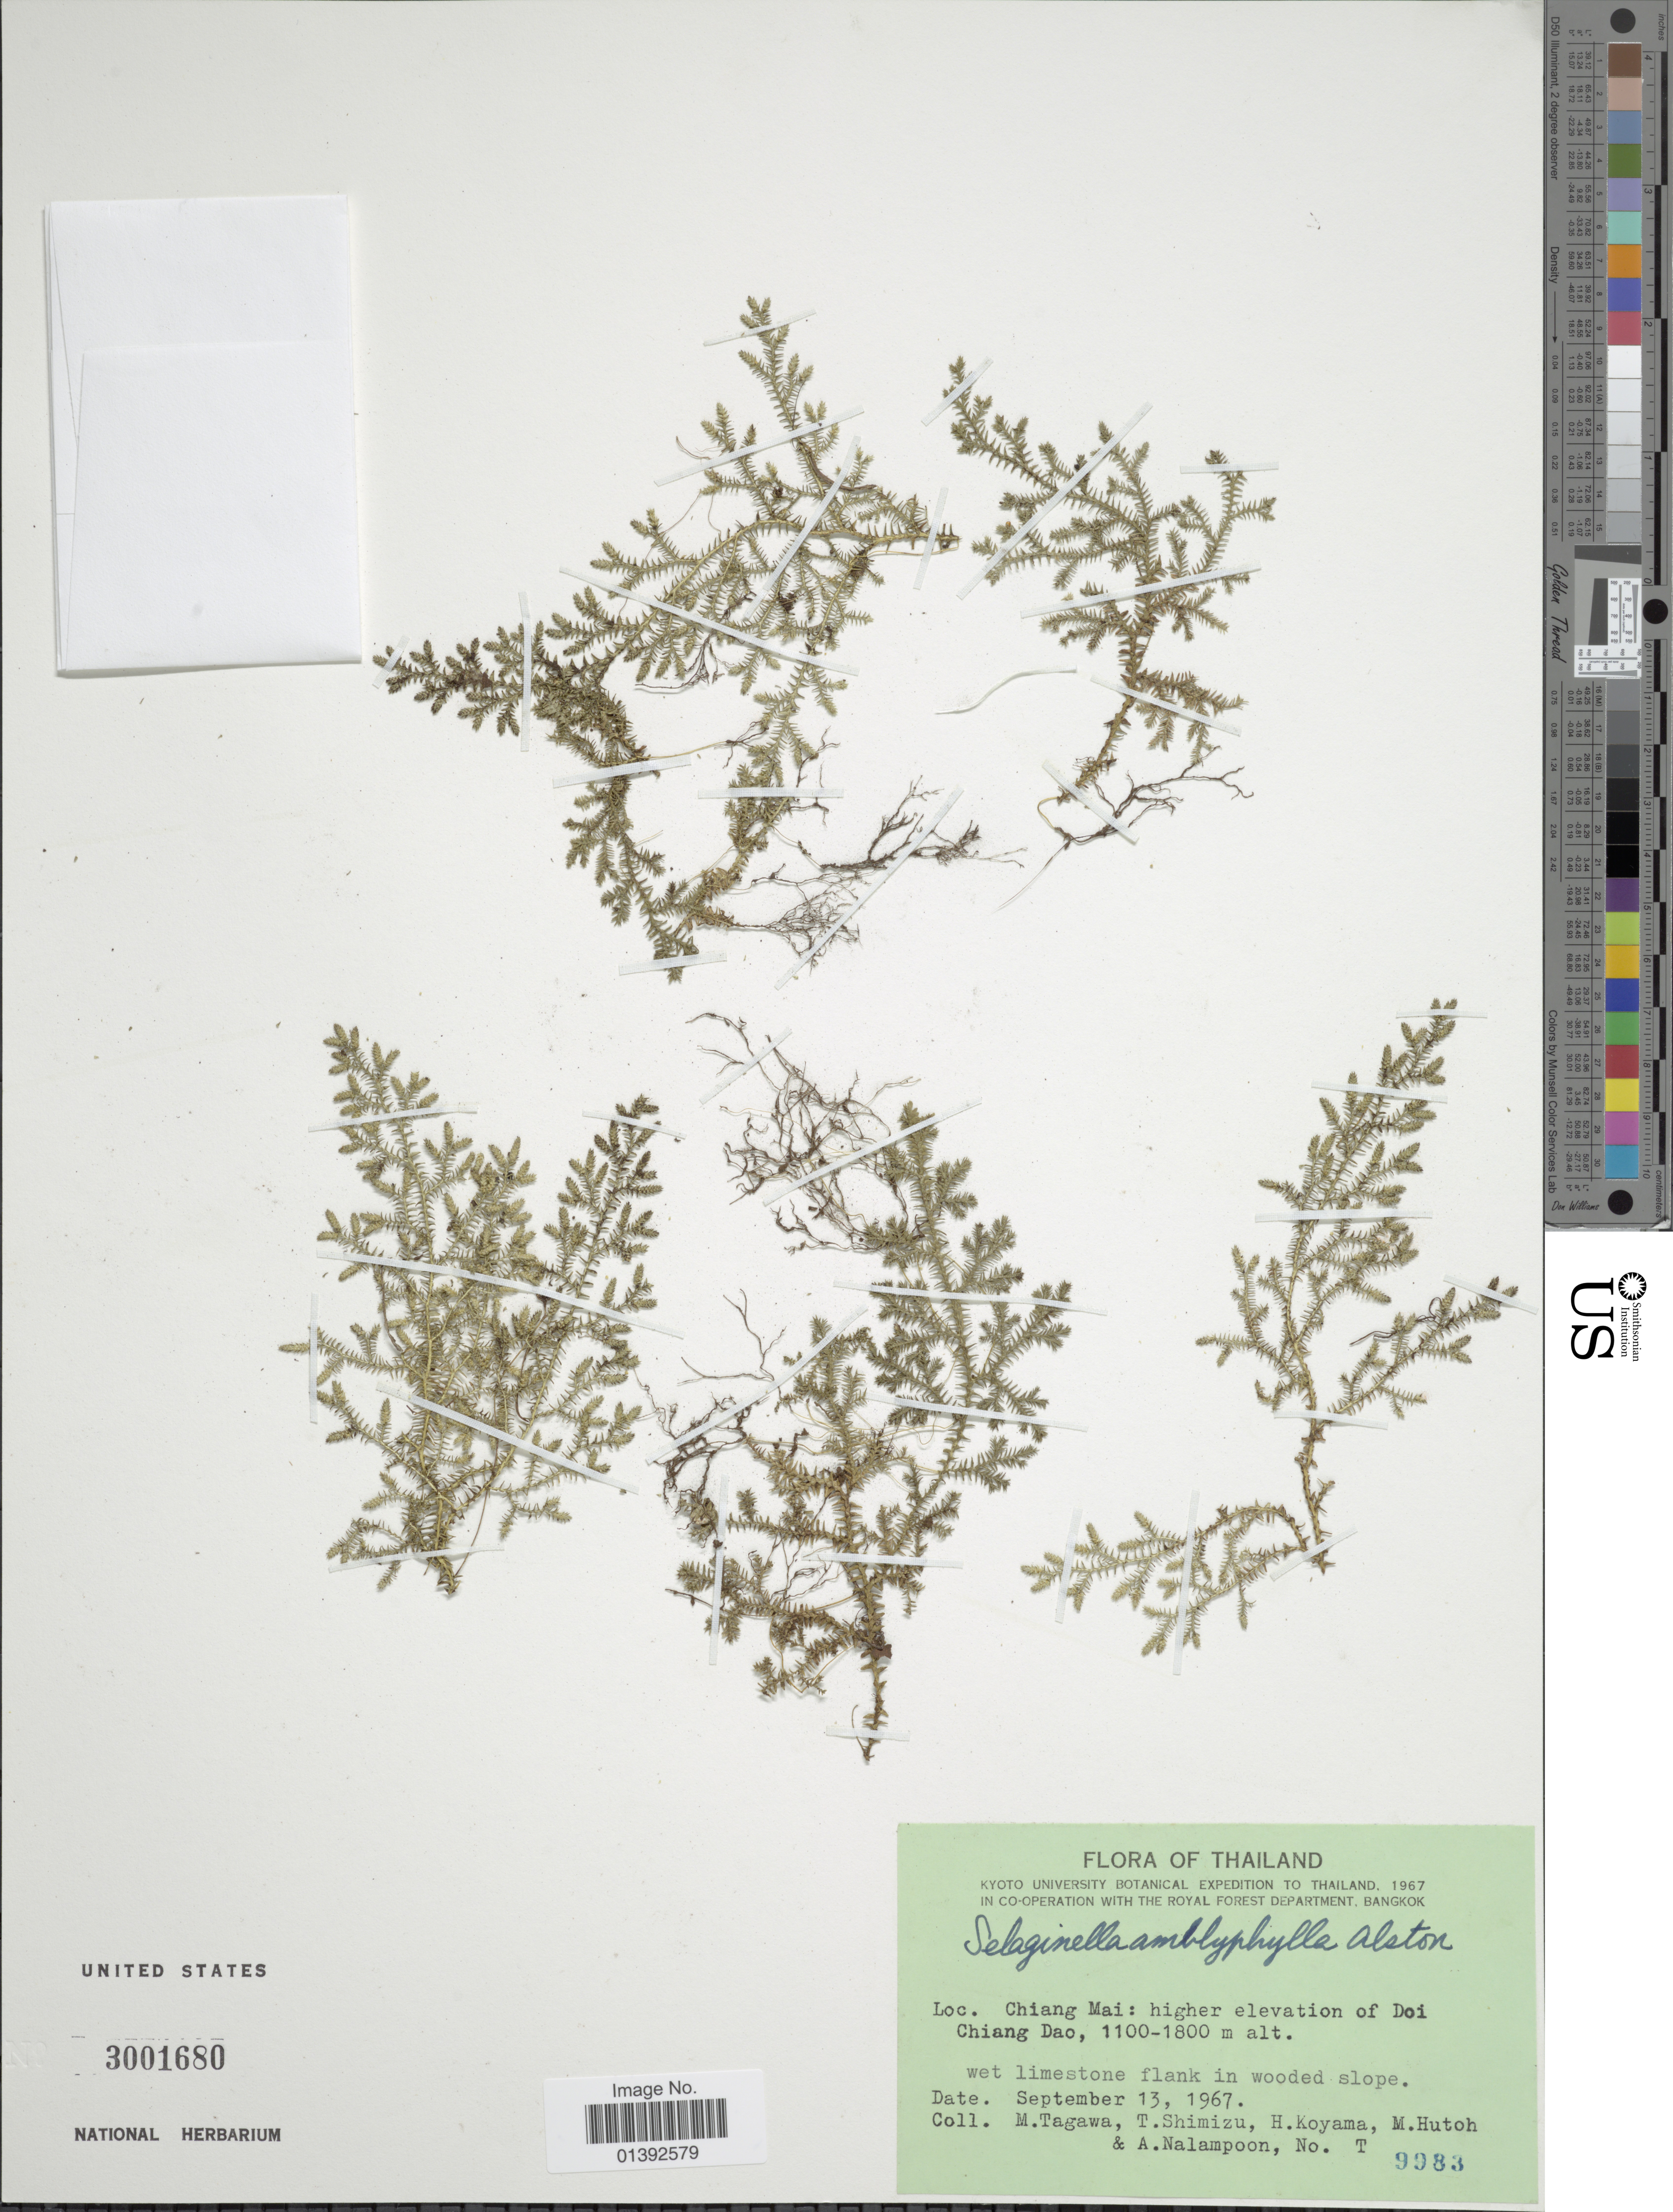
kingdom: Plantae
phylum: Tracheophyta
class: Lycopodiopsida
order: Selaginellales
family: Selaginellaceae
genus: Selaginella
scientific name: Selaginella amblyphylla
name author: Alston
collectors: M. Tagawa, T. Shimizu, H. Koyama, M. Hutoh & A. Nalampoon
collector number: T9983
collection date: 1967-09-13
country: Thailand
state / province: Chiang Mai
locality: Higher elevation of Doi Chiang Dao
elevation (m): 1100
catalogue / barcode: US 3001680